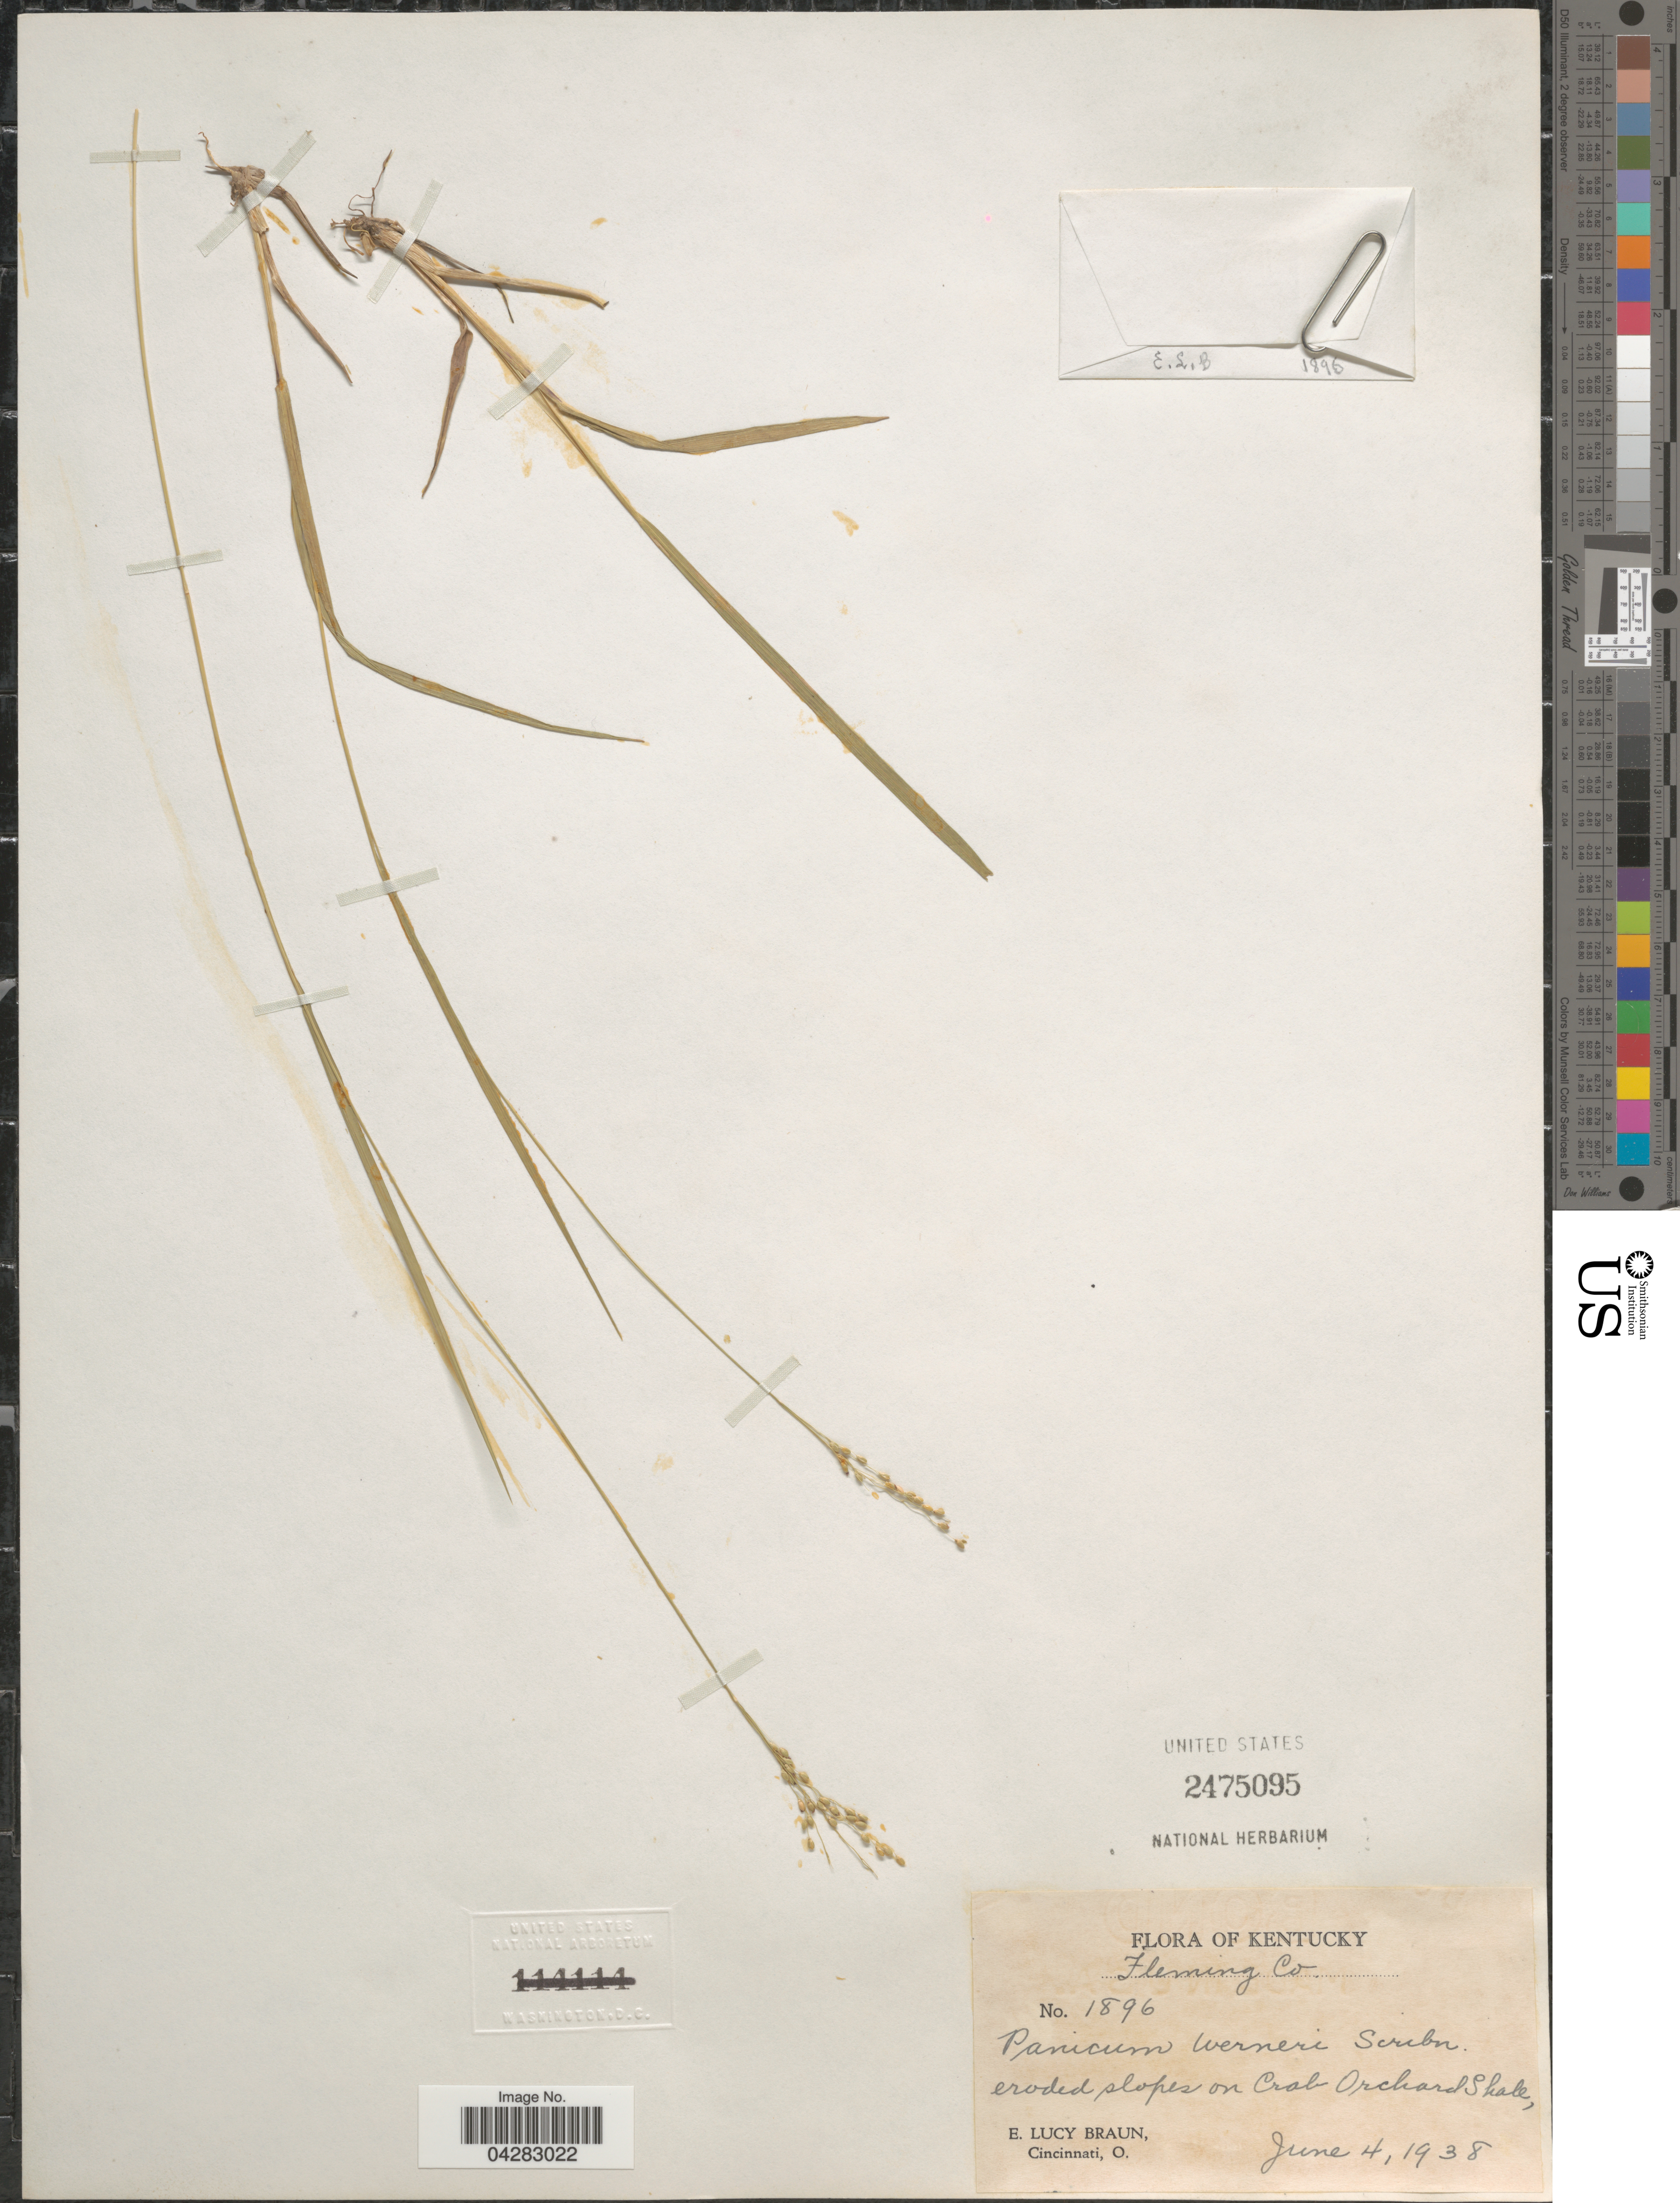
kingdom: Plantae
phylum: Tracheophyta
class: Liliopsida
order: Poales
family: Poaceae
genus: Dichanthelium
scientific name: Dichanthelium linearifolium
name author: (Scribn.) Gould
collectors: E. L. Braun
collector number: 1896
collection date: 1938-06-04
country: United States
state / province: Kentucky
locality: Fleming Co. Eroded slopes on Crab Orchard Shale.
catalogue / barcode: US 2475095